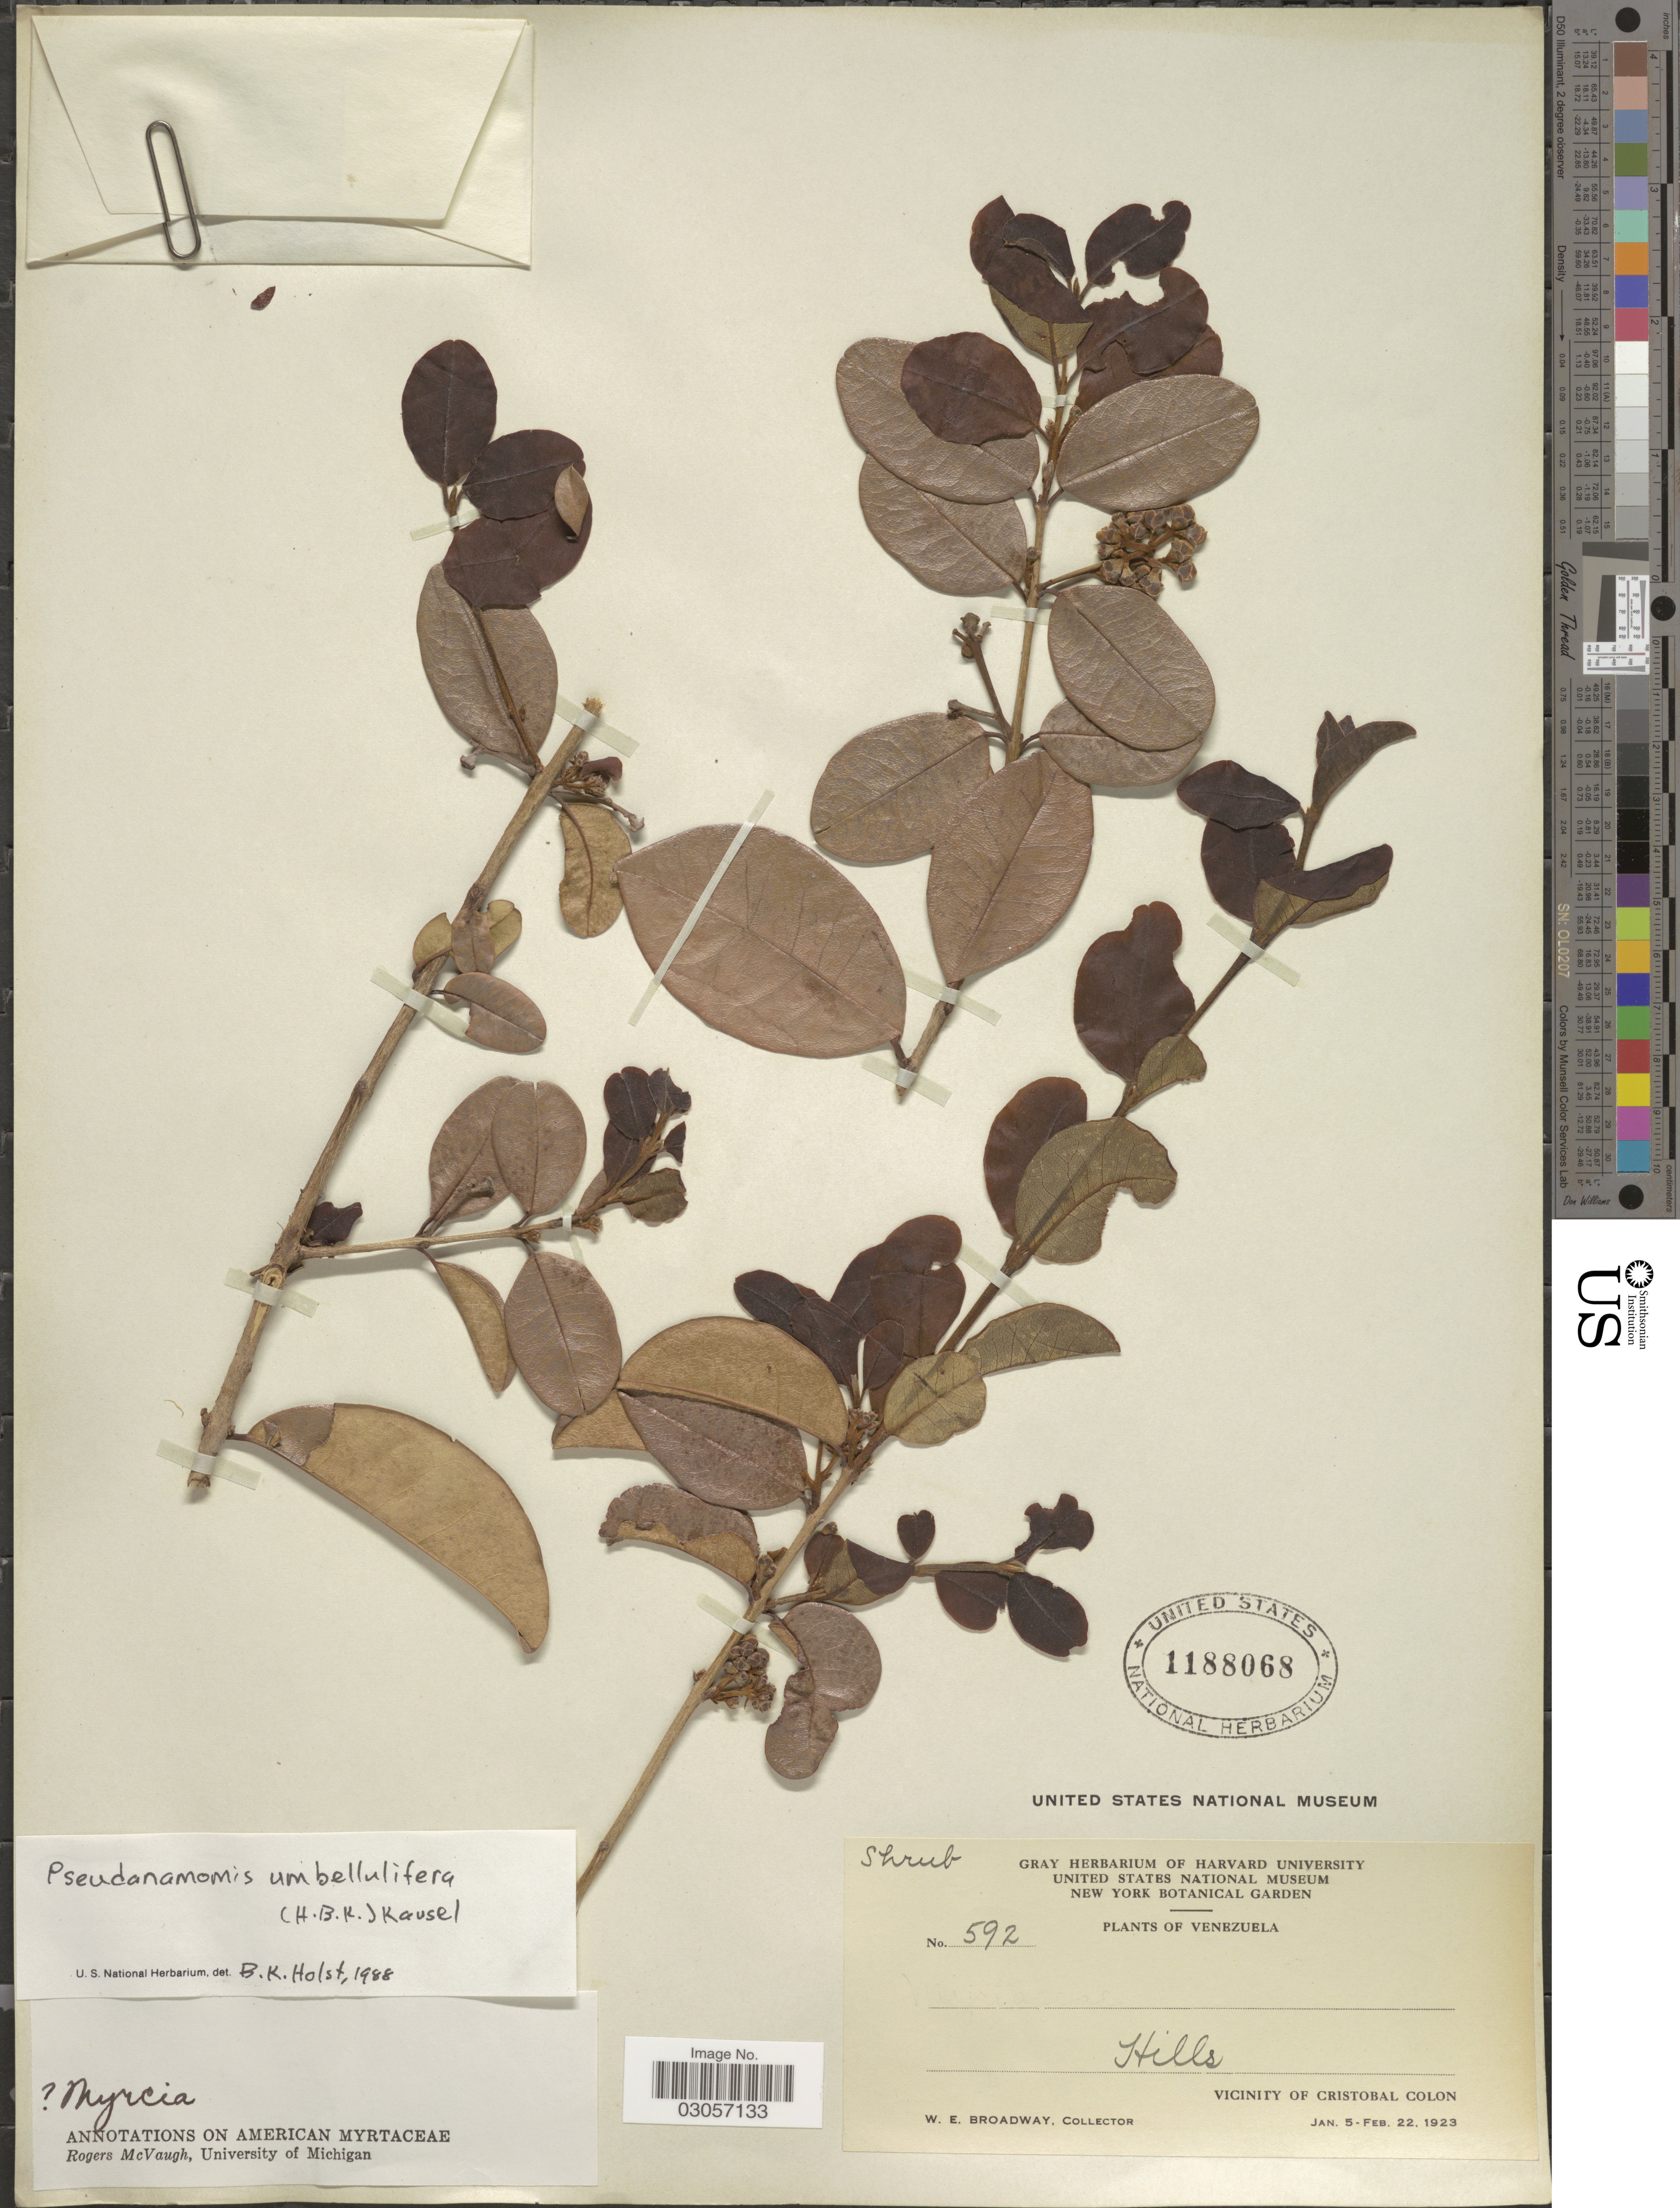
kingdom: Plantae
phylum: Tracheophyta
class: Magnoliopsida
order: Myrtales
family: Myrtaceae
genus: Eugenia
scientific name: Eugenia umbellulifera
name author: (Kunth) Krug & Urb.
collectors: W. E. Broadway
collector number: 592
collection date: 1923-01-05/1923-02-22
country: Venezuela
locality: Hills, Vicinity of Cristobal Colon.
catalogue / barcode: US 1188068